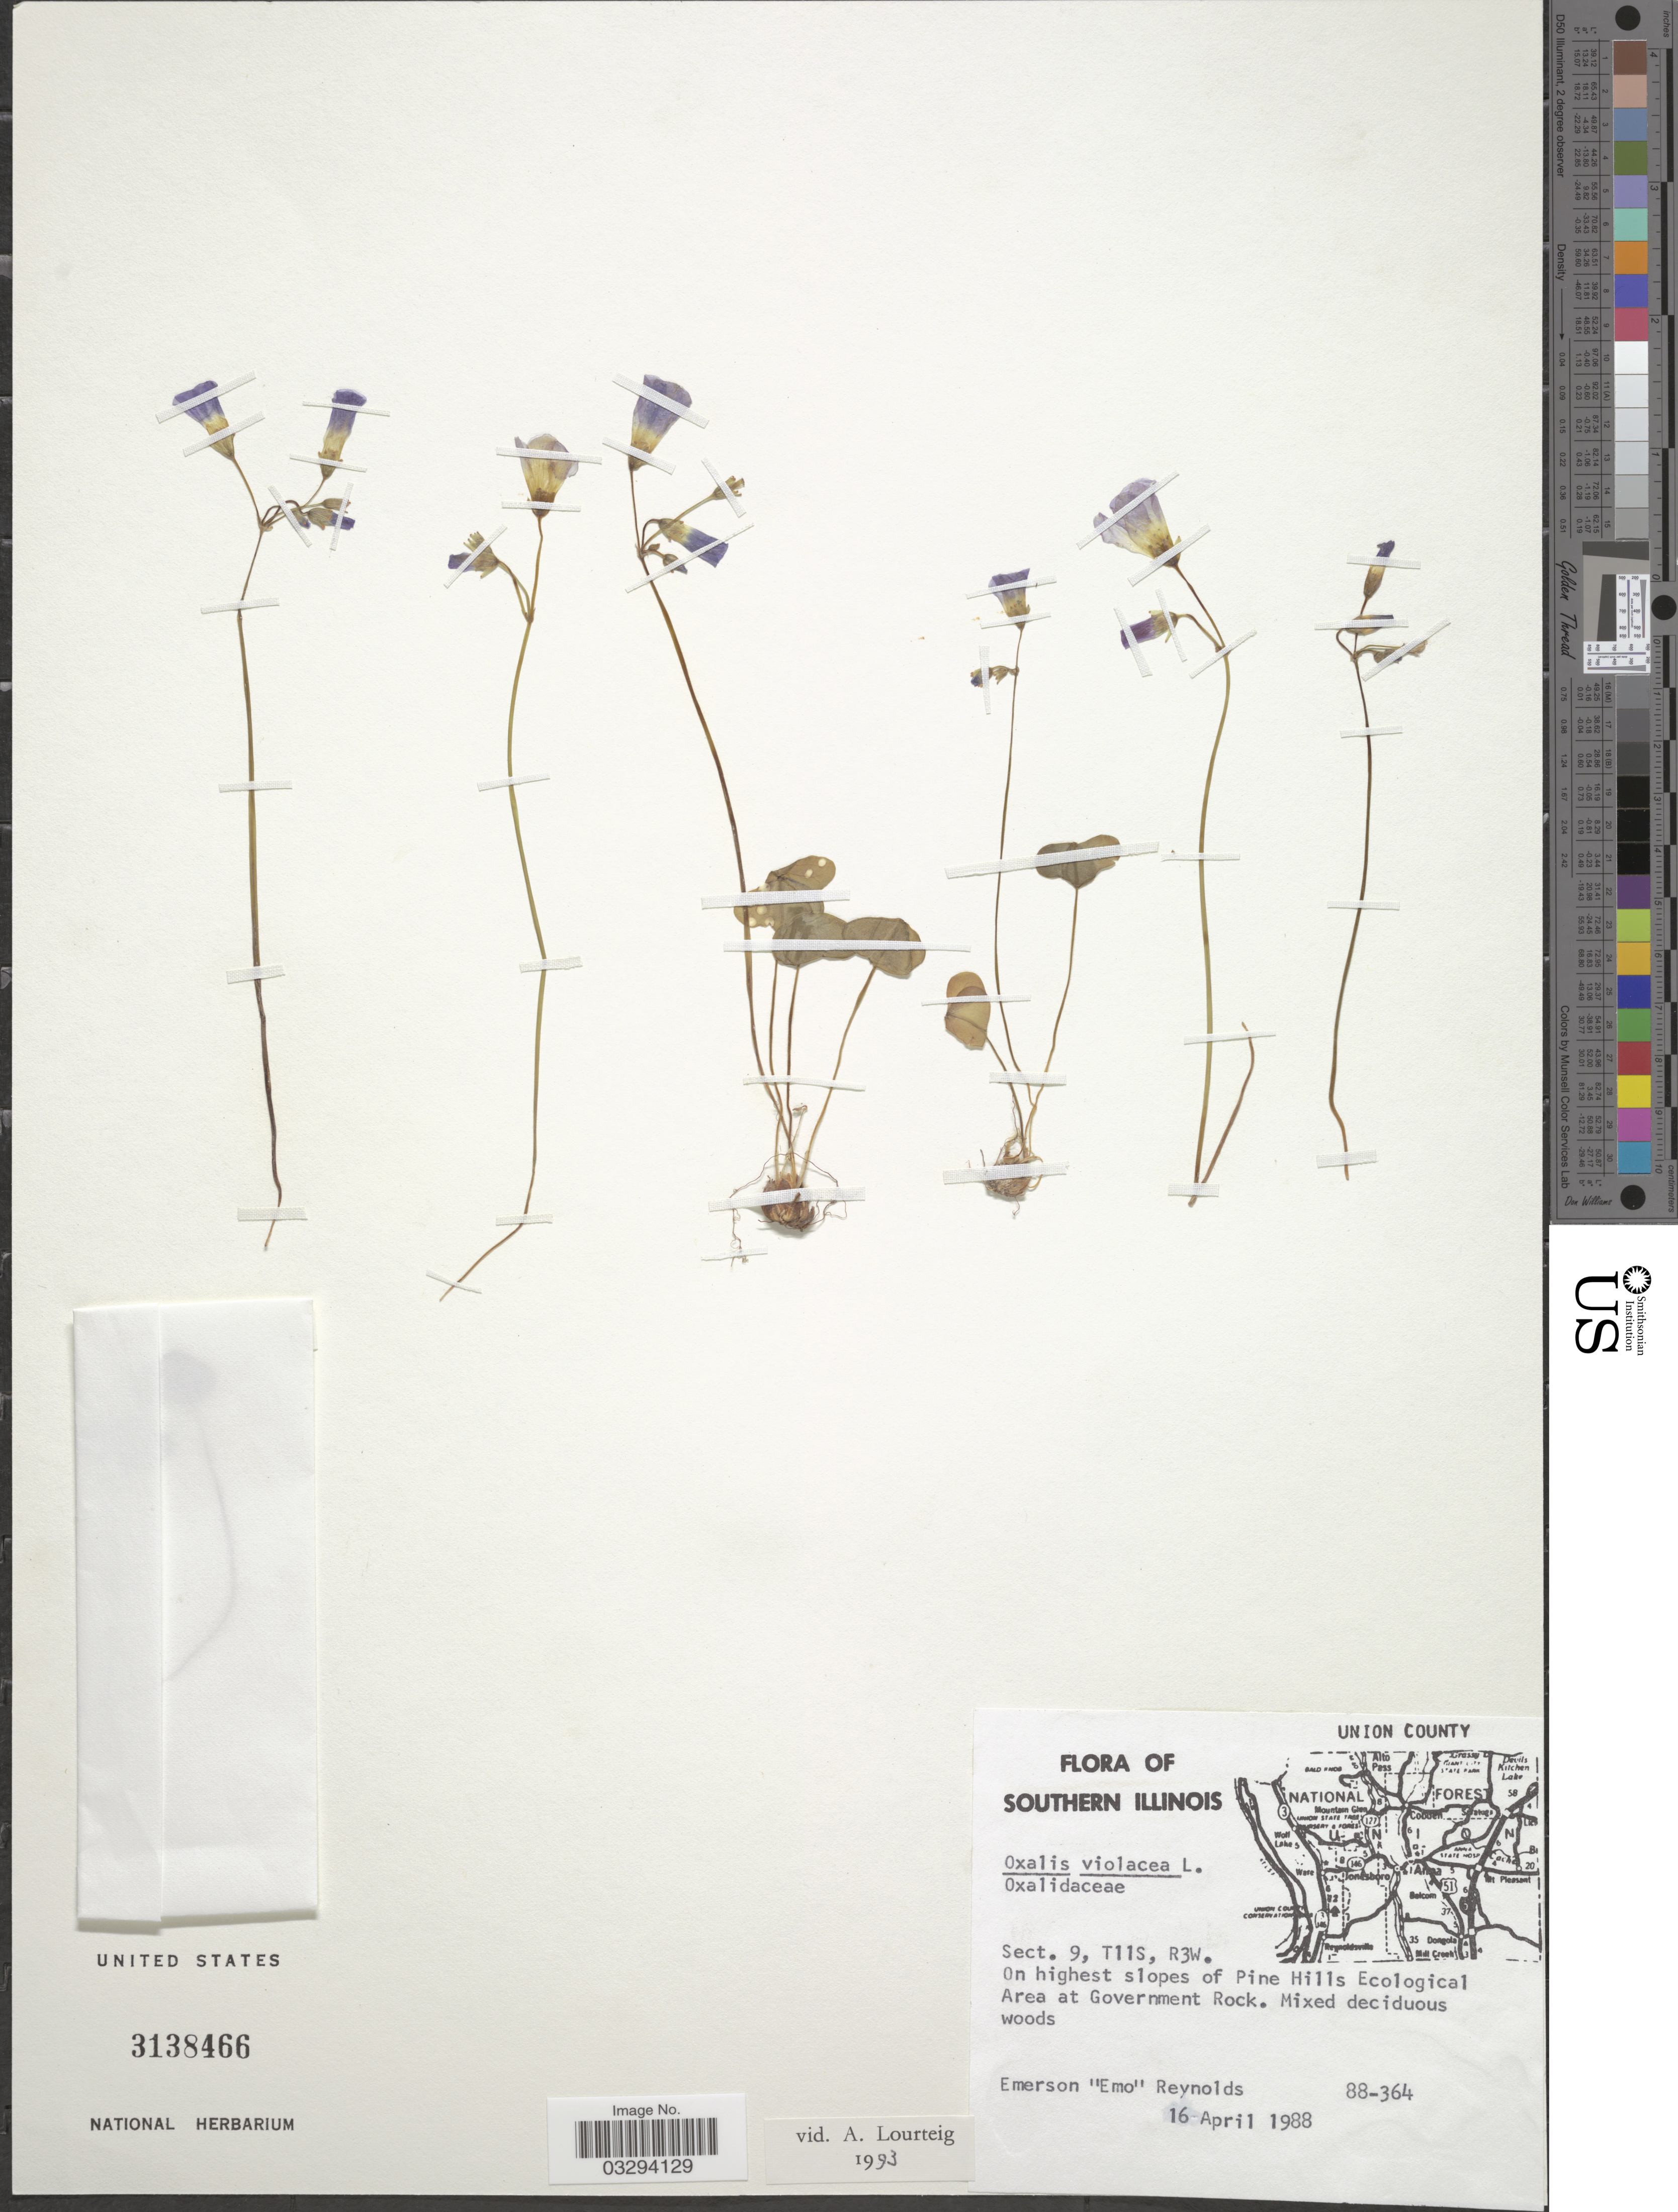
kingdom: Plantae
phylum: Tracheophyta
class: Magnoliopsida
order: Oxalidales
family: Oxalidaceae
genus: Oxalis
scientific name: Oxalis violacea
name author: L.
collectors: E. Reynolds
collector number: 88-364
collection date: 1988-04-16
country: United States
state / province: Illinois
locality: Southern Illinois. Union County. Sect. 9, T11S, R3W. On highest slopes of Pine Hills Ecological Area at Government Rock.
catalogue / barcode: US 3138466